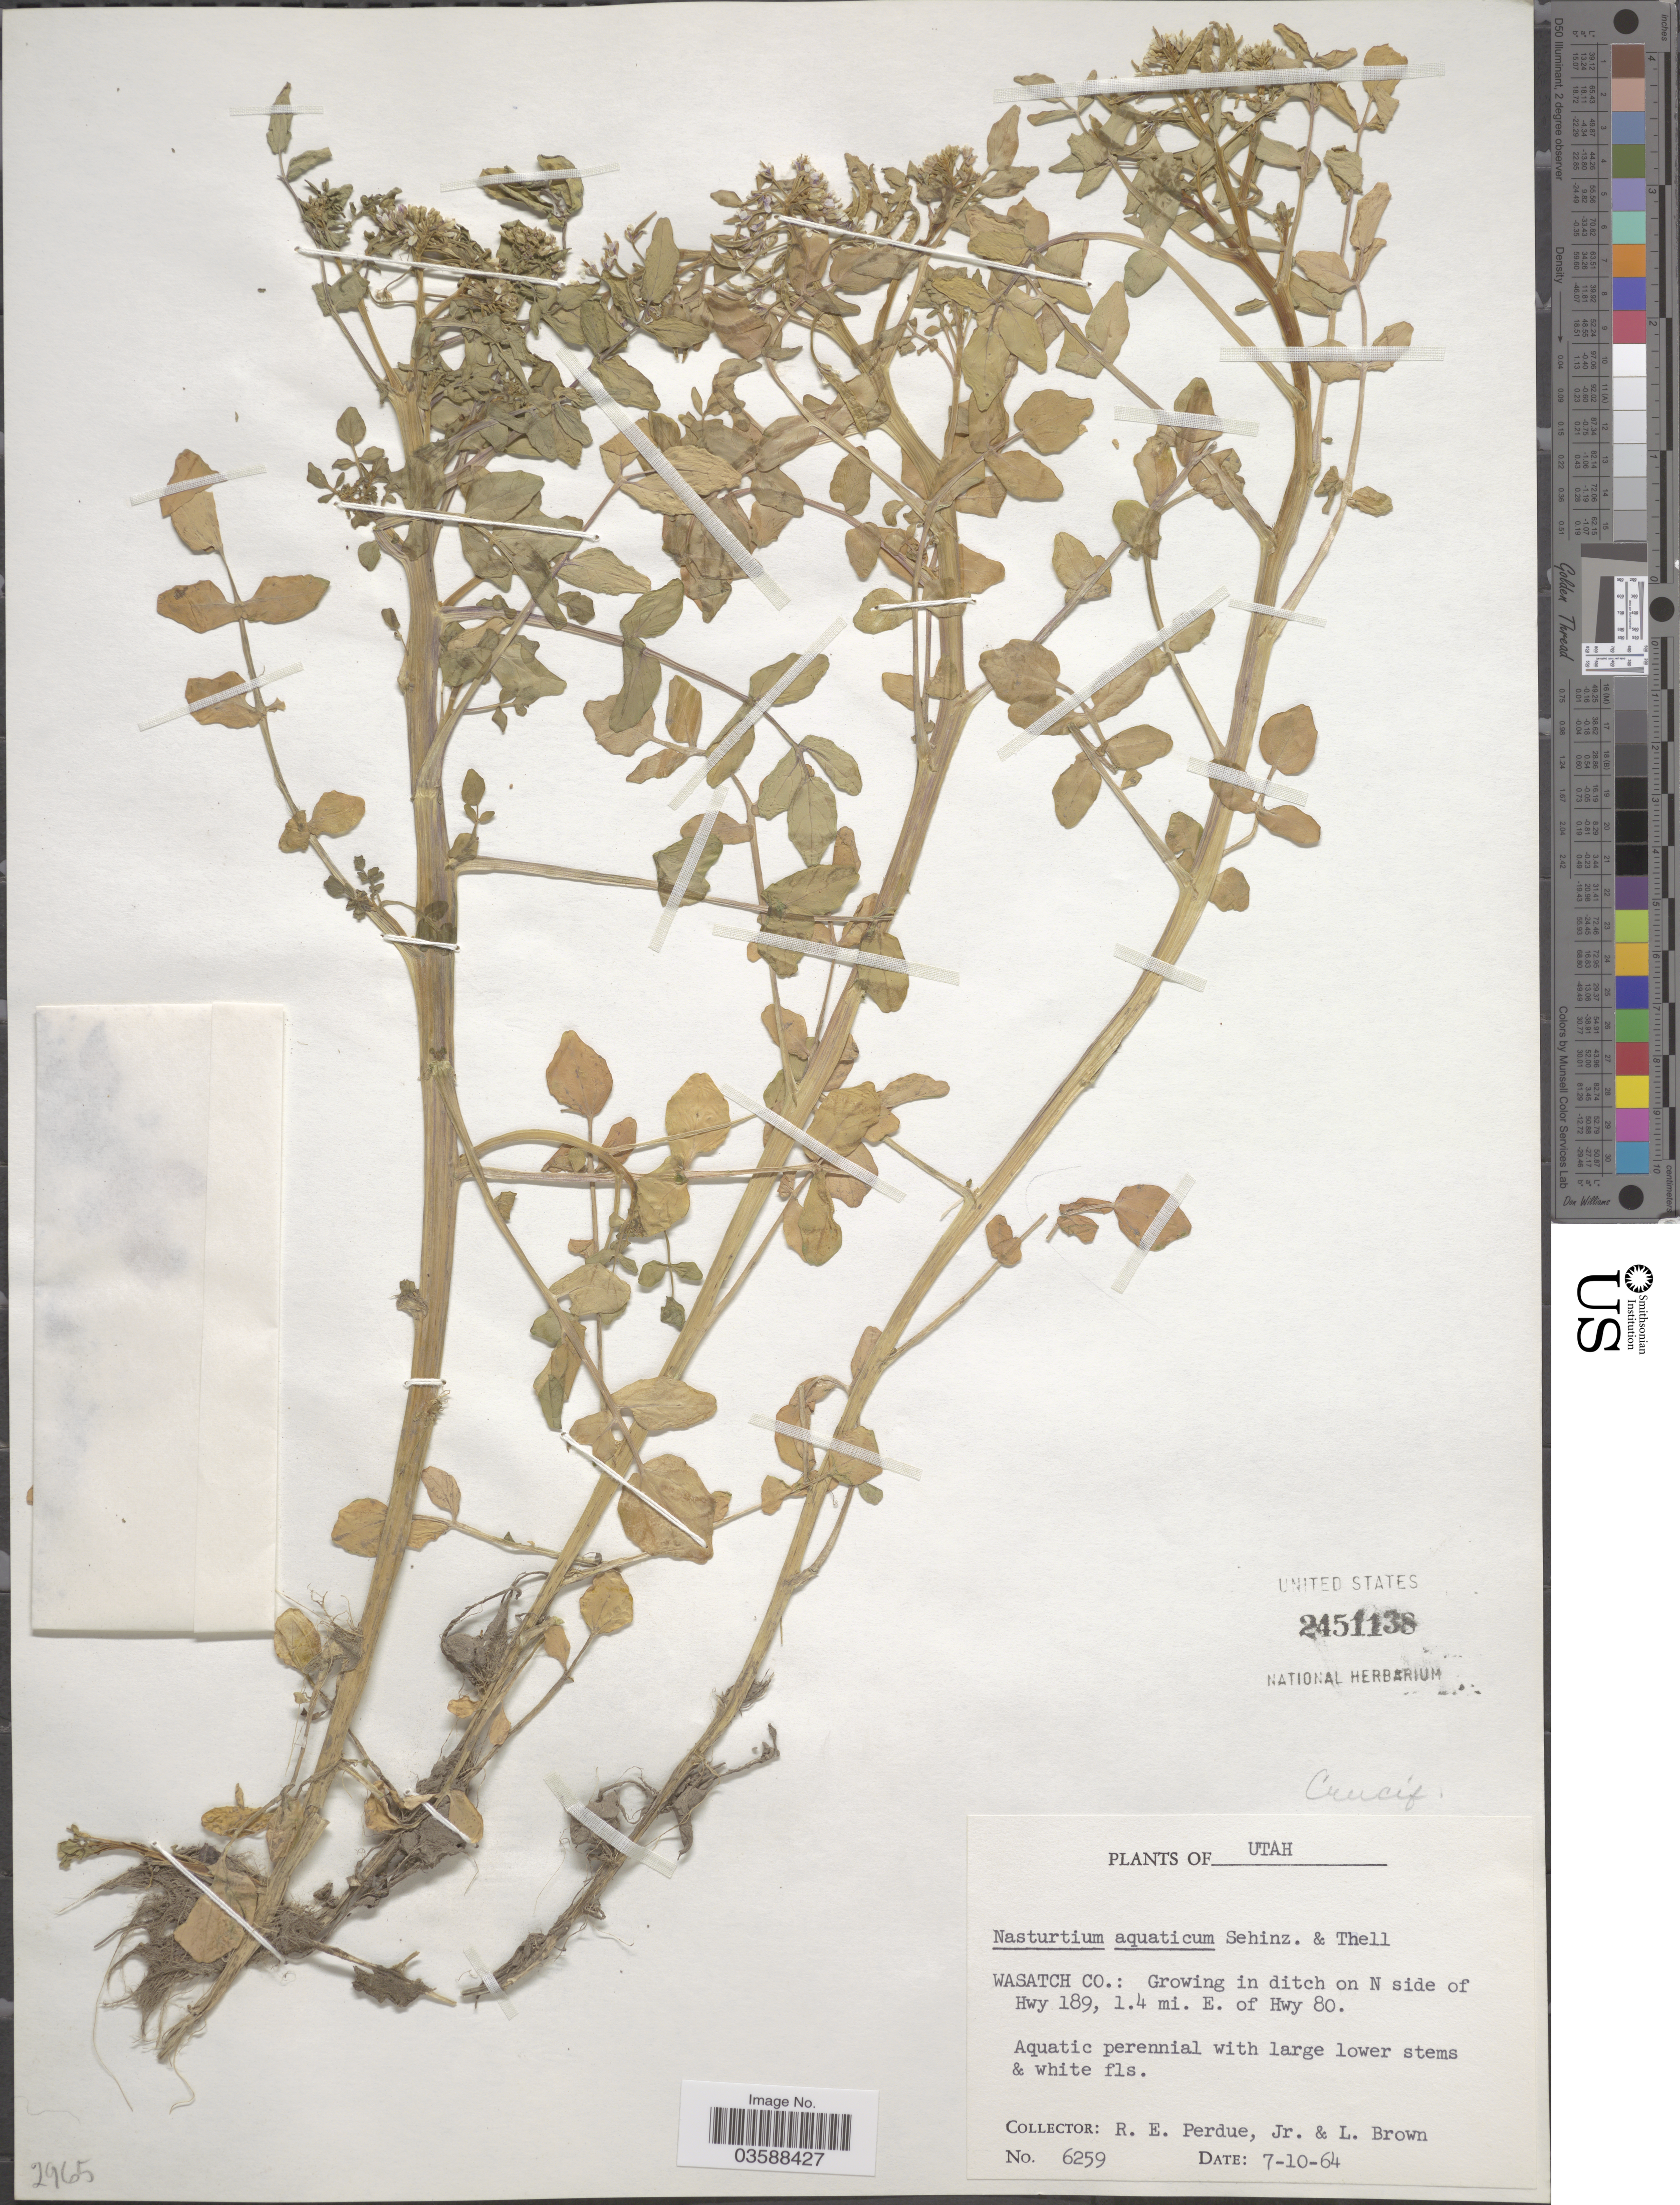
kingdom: Plantae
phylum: Tracheophyta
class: Magnoliopsida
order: Brassicales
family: Brassicaceae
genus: Nasturtium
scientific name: Nasturtium officinale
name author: R. Br.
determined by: Strong, M. T., (US), Smithsonian Institution - National Museum of Natural History (UNITED STATES)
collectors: R. E. Perdue & L. Brown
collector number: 6259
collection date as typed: Transcribed d/m/y: 10/7/64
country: United States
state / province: Utah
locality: Wasatch Co.: Growing in ditch on N side of Hwy 189, 1.4mi. E. of Hwy 80.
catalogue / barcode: US 2451138